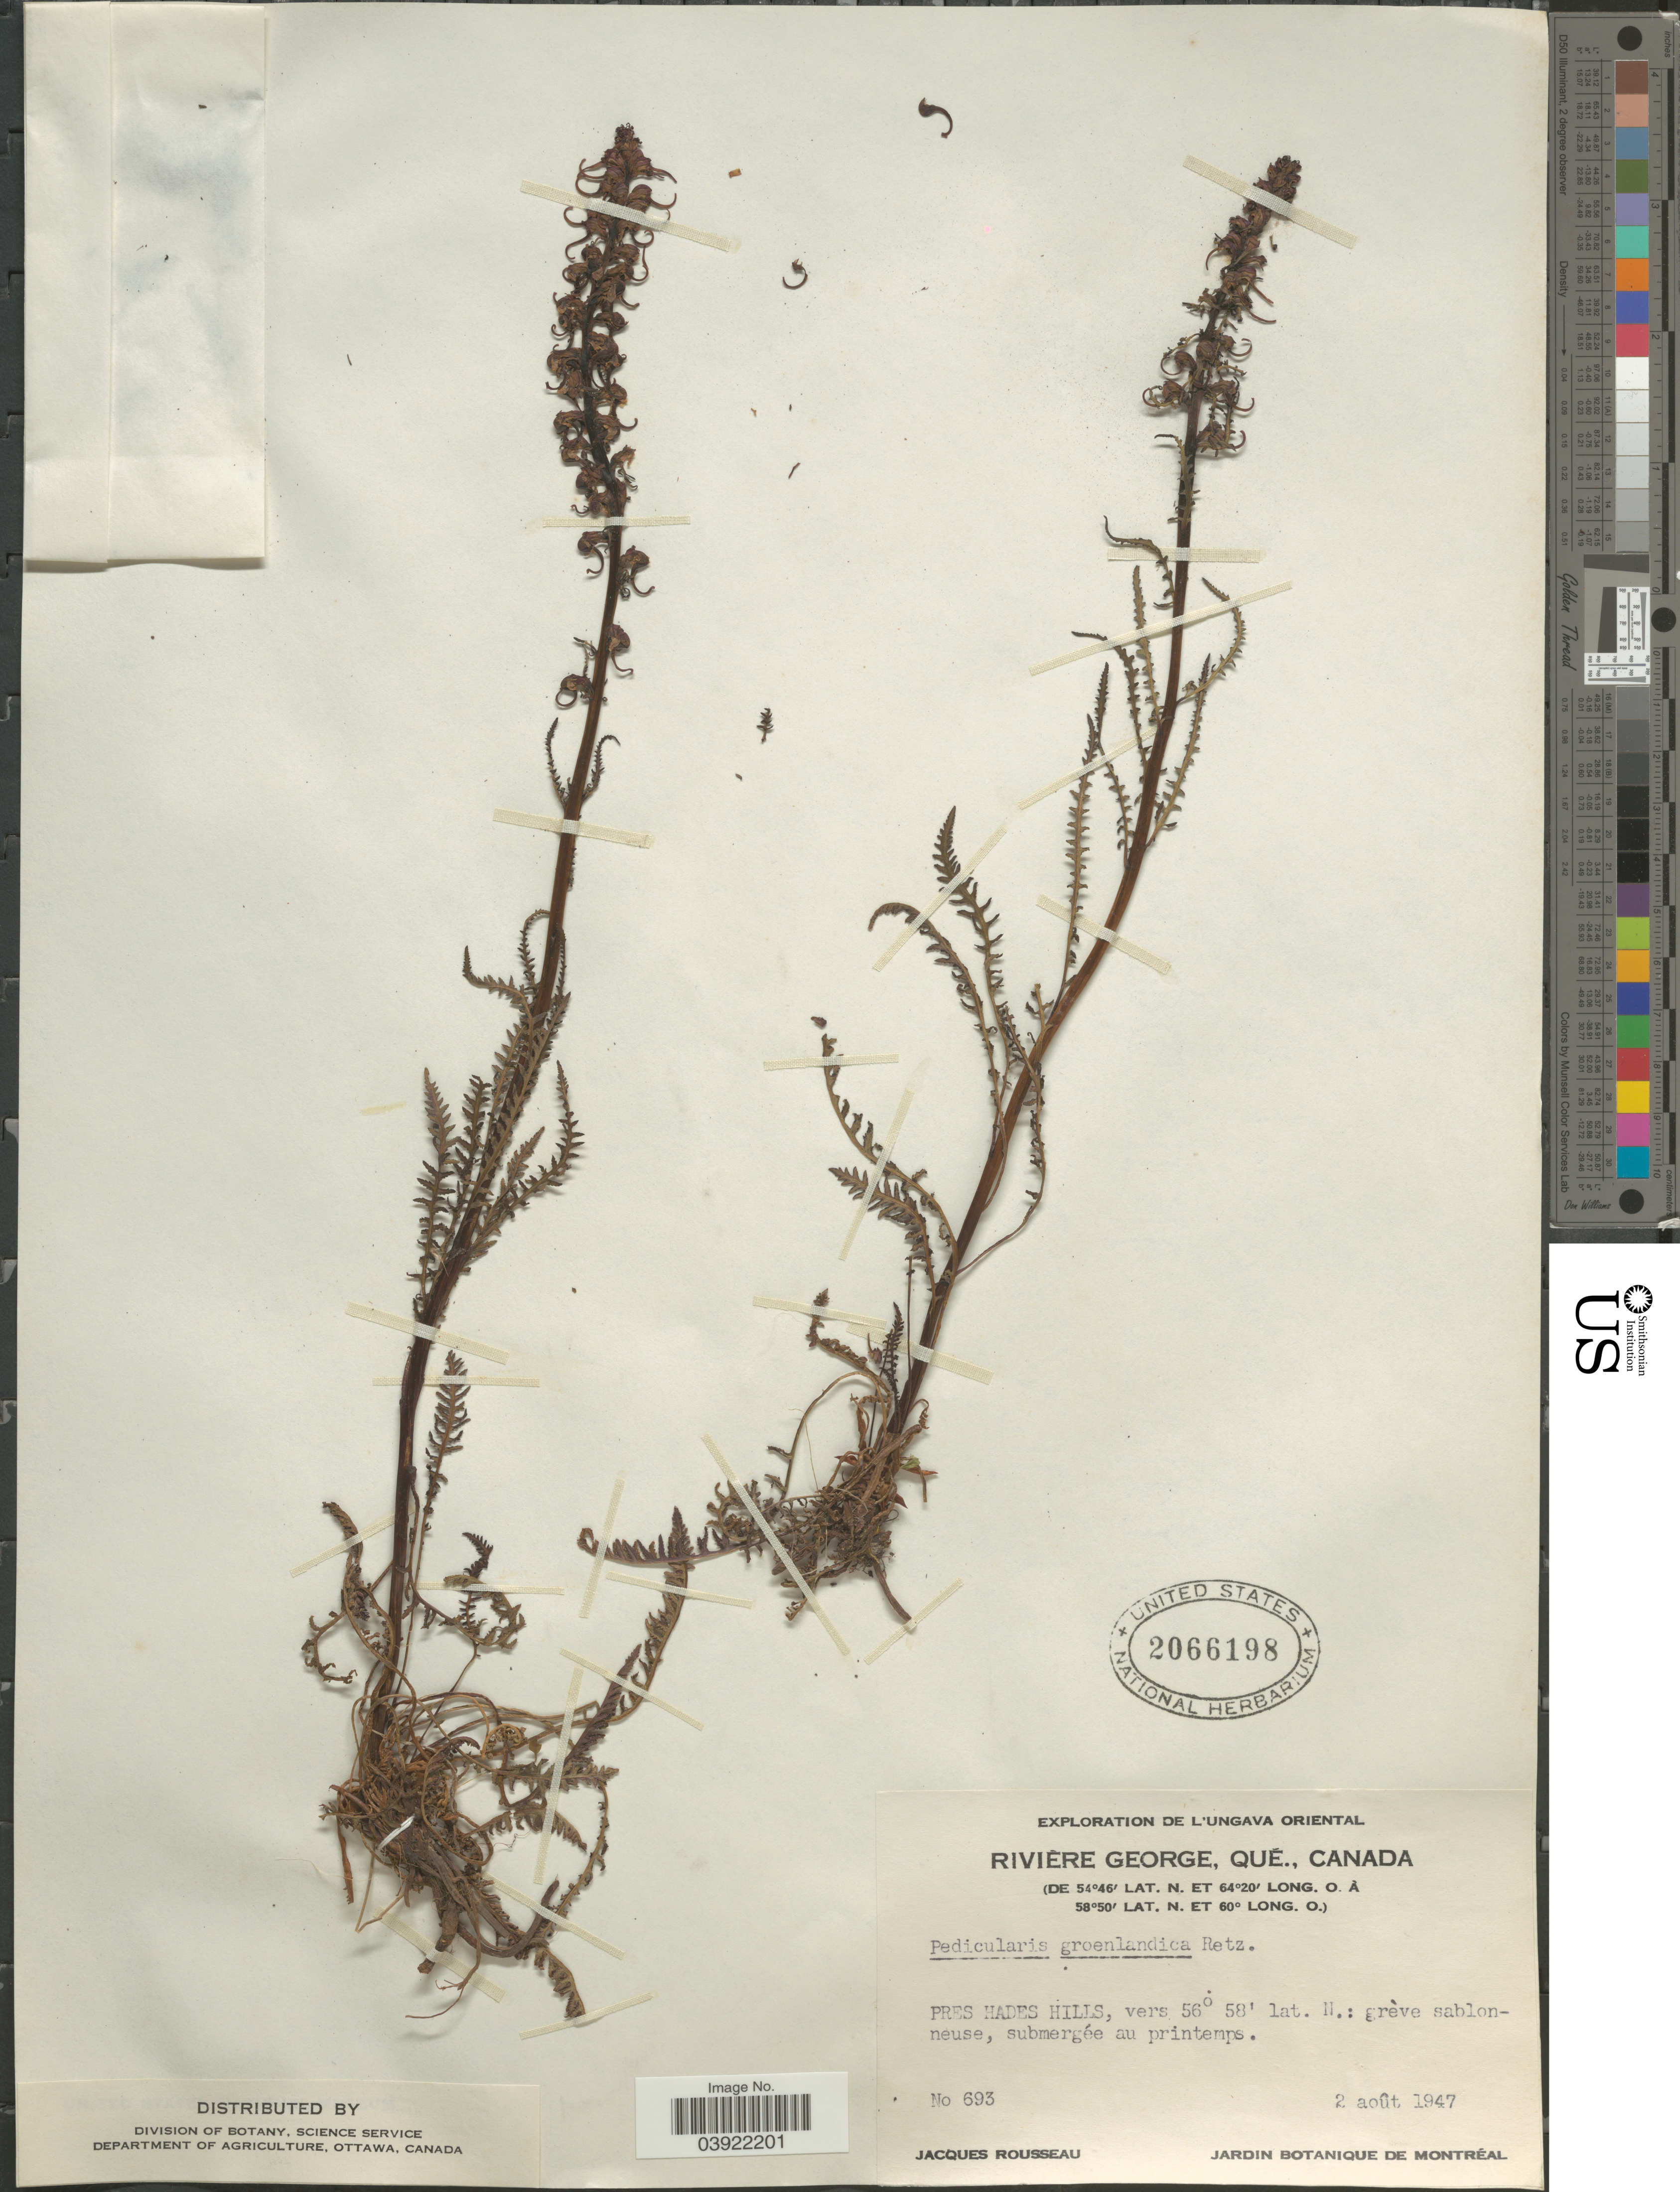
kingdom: Plantae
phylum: Tracheophyta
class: Magnoliopsida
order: Lamiales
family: Orobanchaceae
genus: Pedicularis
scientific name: Pedicularis groenlandica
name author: Retz.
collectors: J. Rousseau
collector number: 693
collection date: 1947-08-02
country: Canada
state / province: Quebec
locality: L' Ungava Oriental. Rivière George. Pres Hades Hills: grève sablonneuse, submergée au printemps.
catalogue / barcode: US 2066198